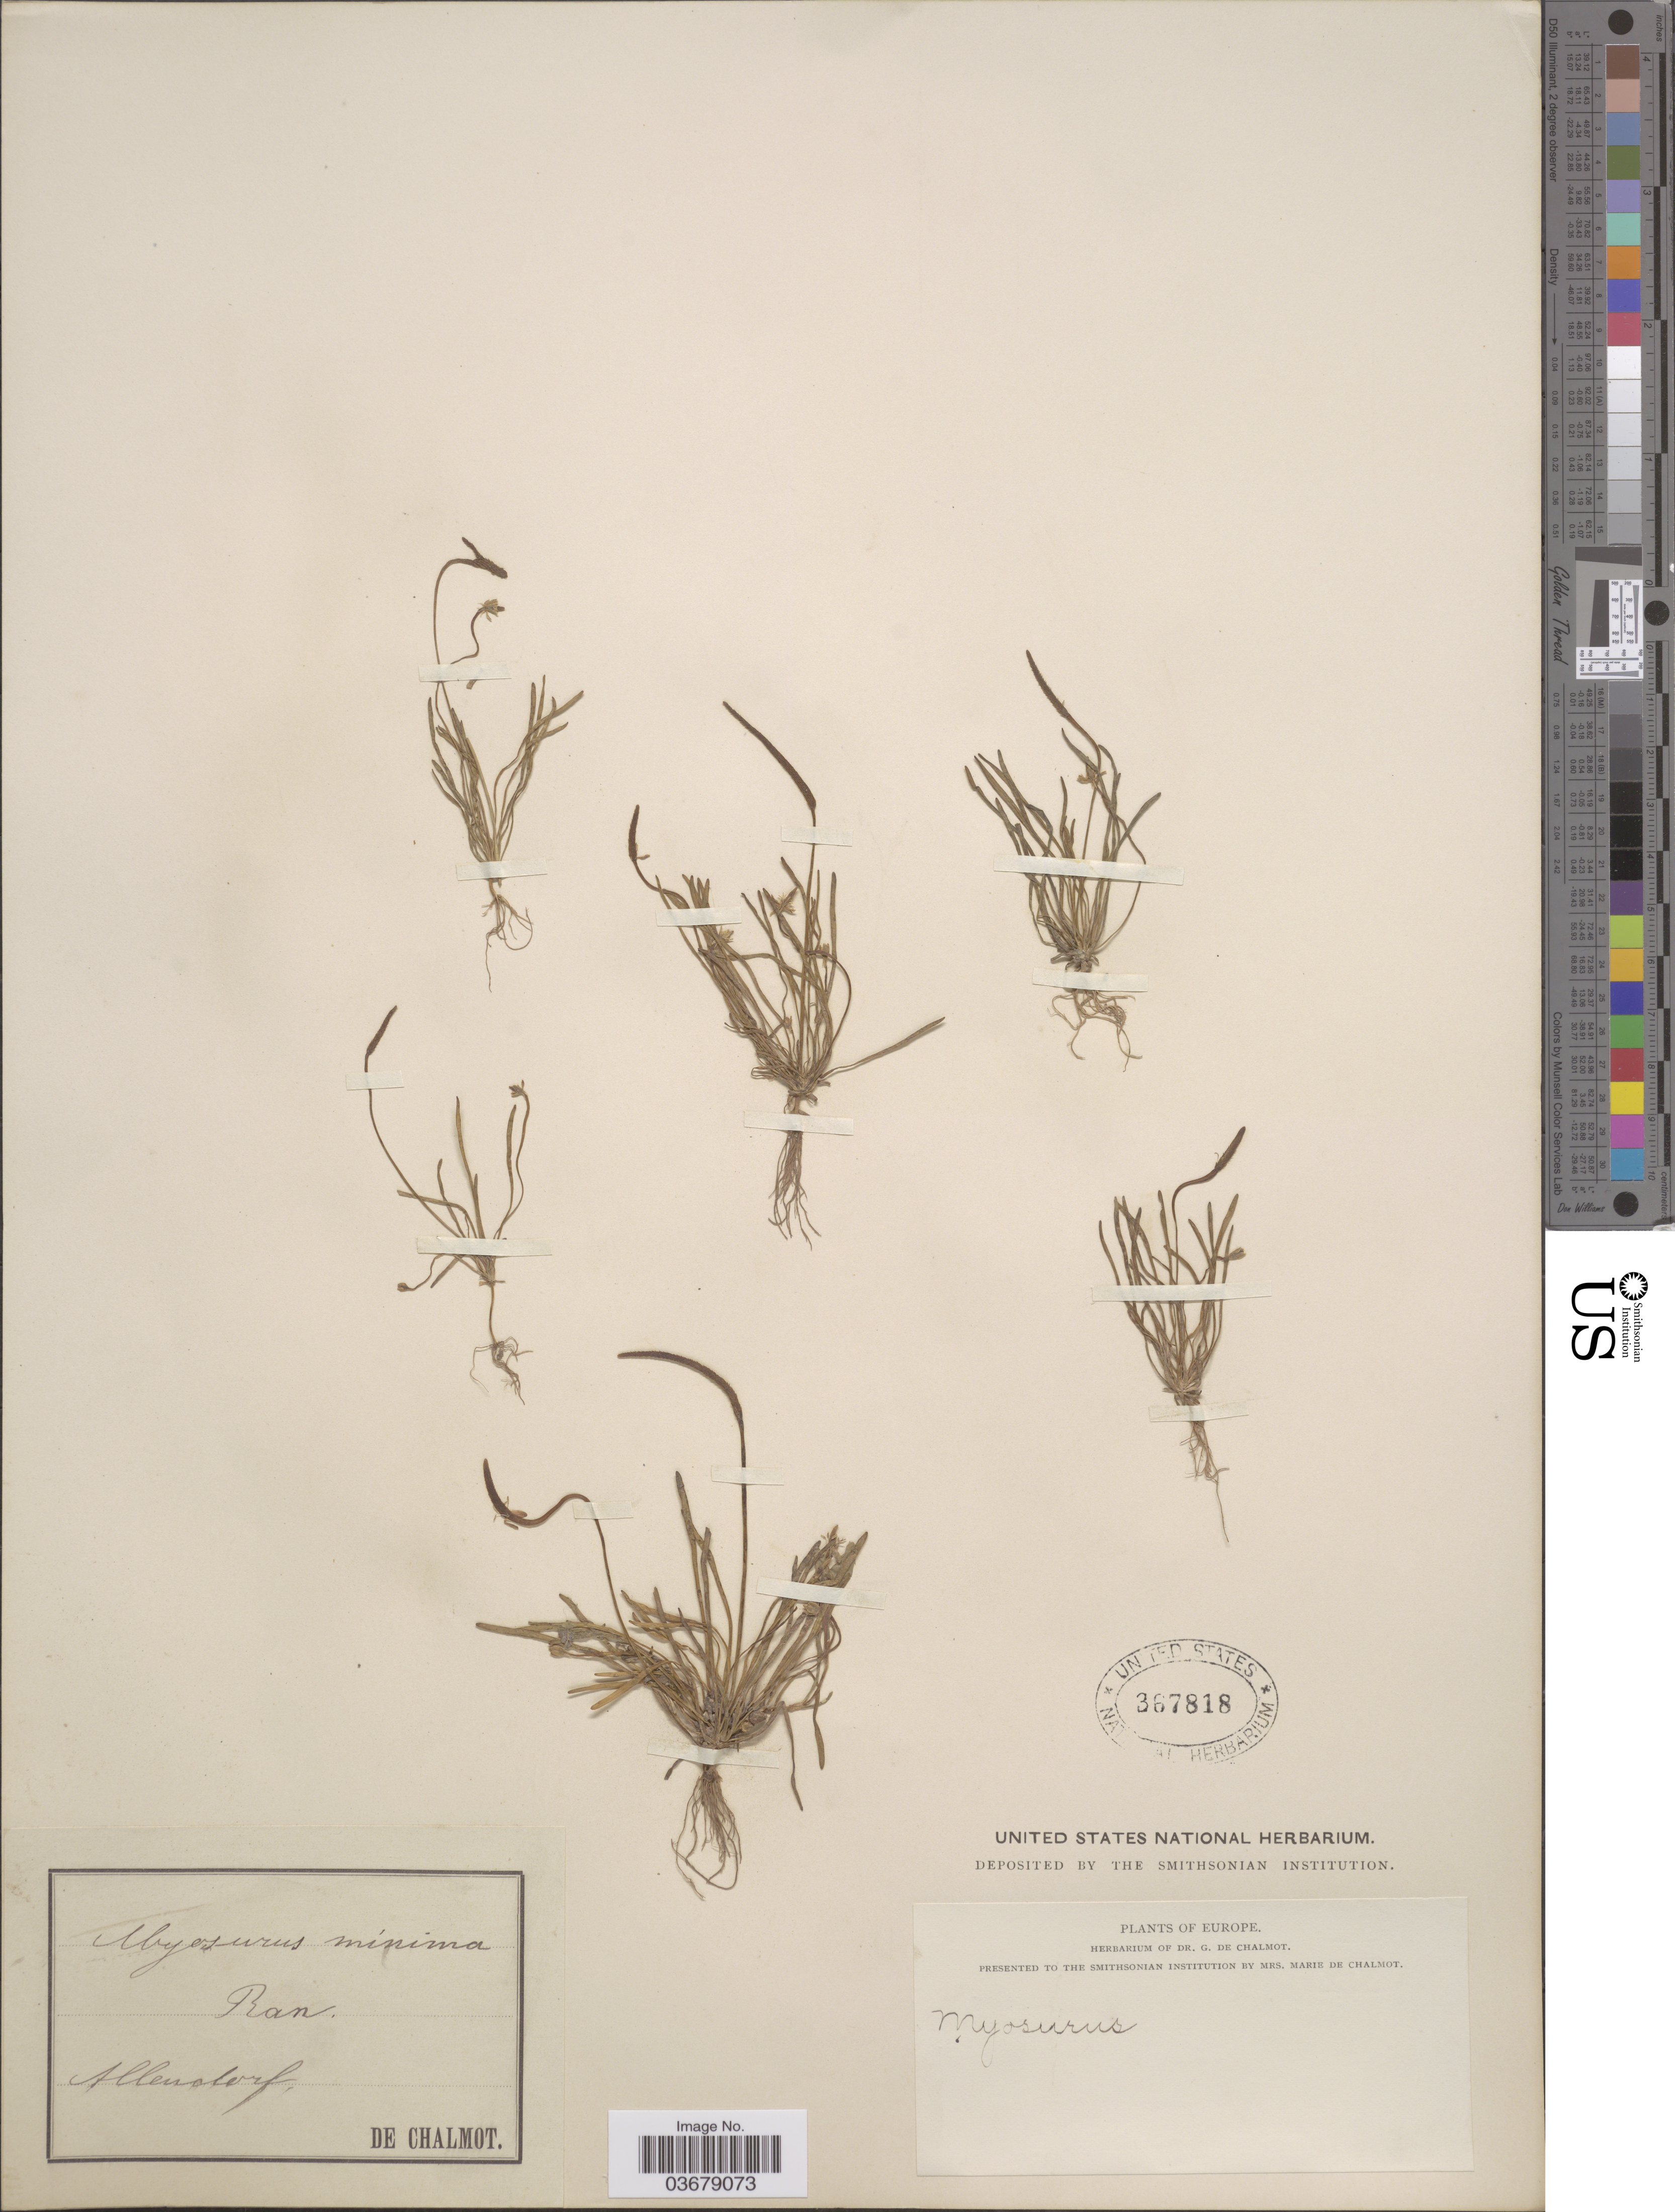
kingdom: Plantae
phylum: Tracheophyta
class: Magnoliopsida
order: Ranunculales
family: Ranunculaceae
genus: Myosurus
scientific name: Myosurus minimus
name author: L.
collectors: G. de Chalmot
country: Germany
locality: Ran, Allendorf.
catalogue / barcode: US 367818